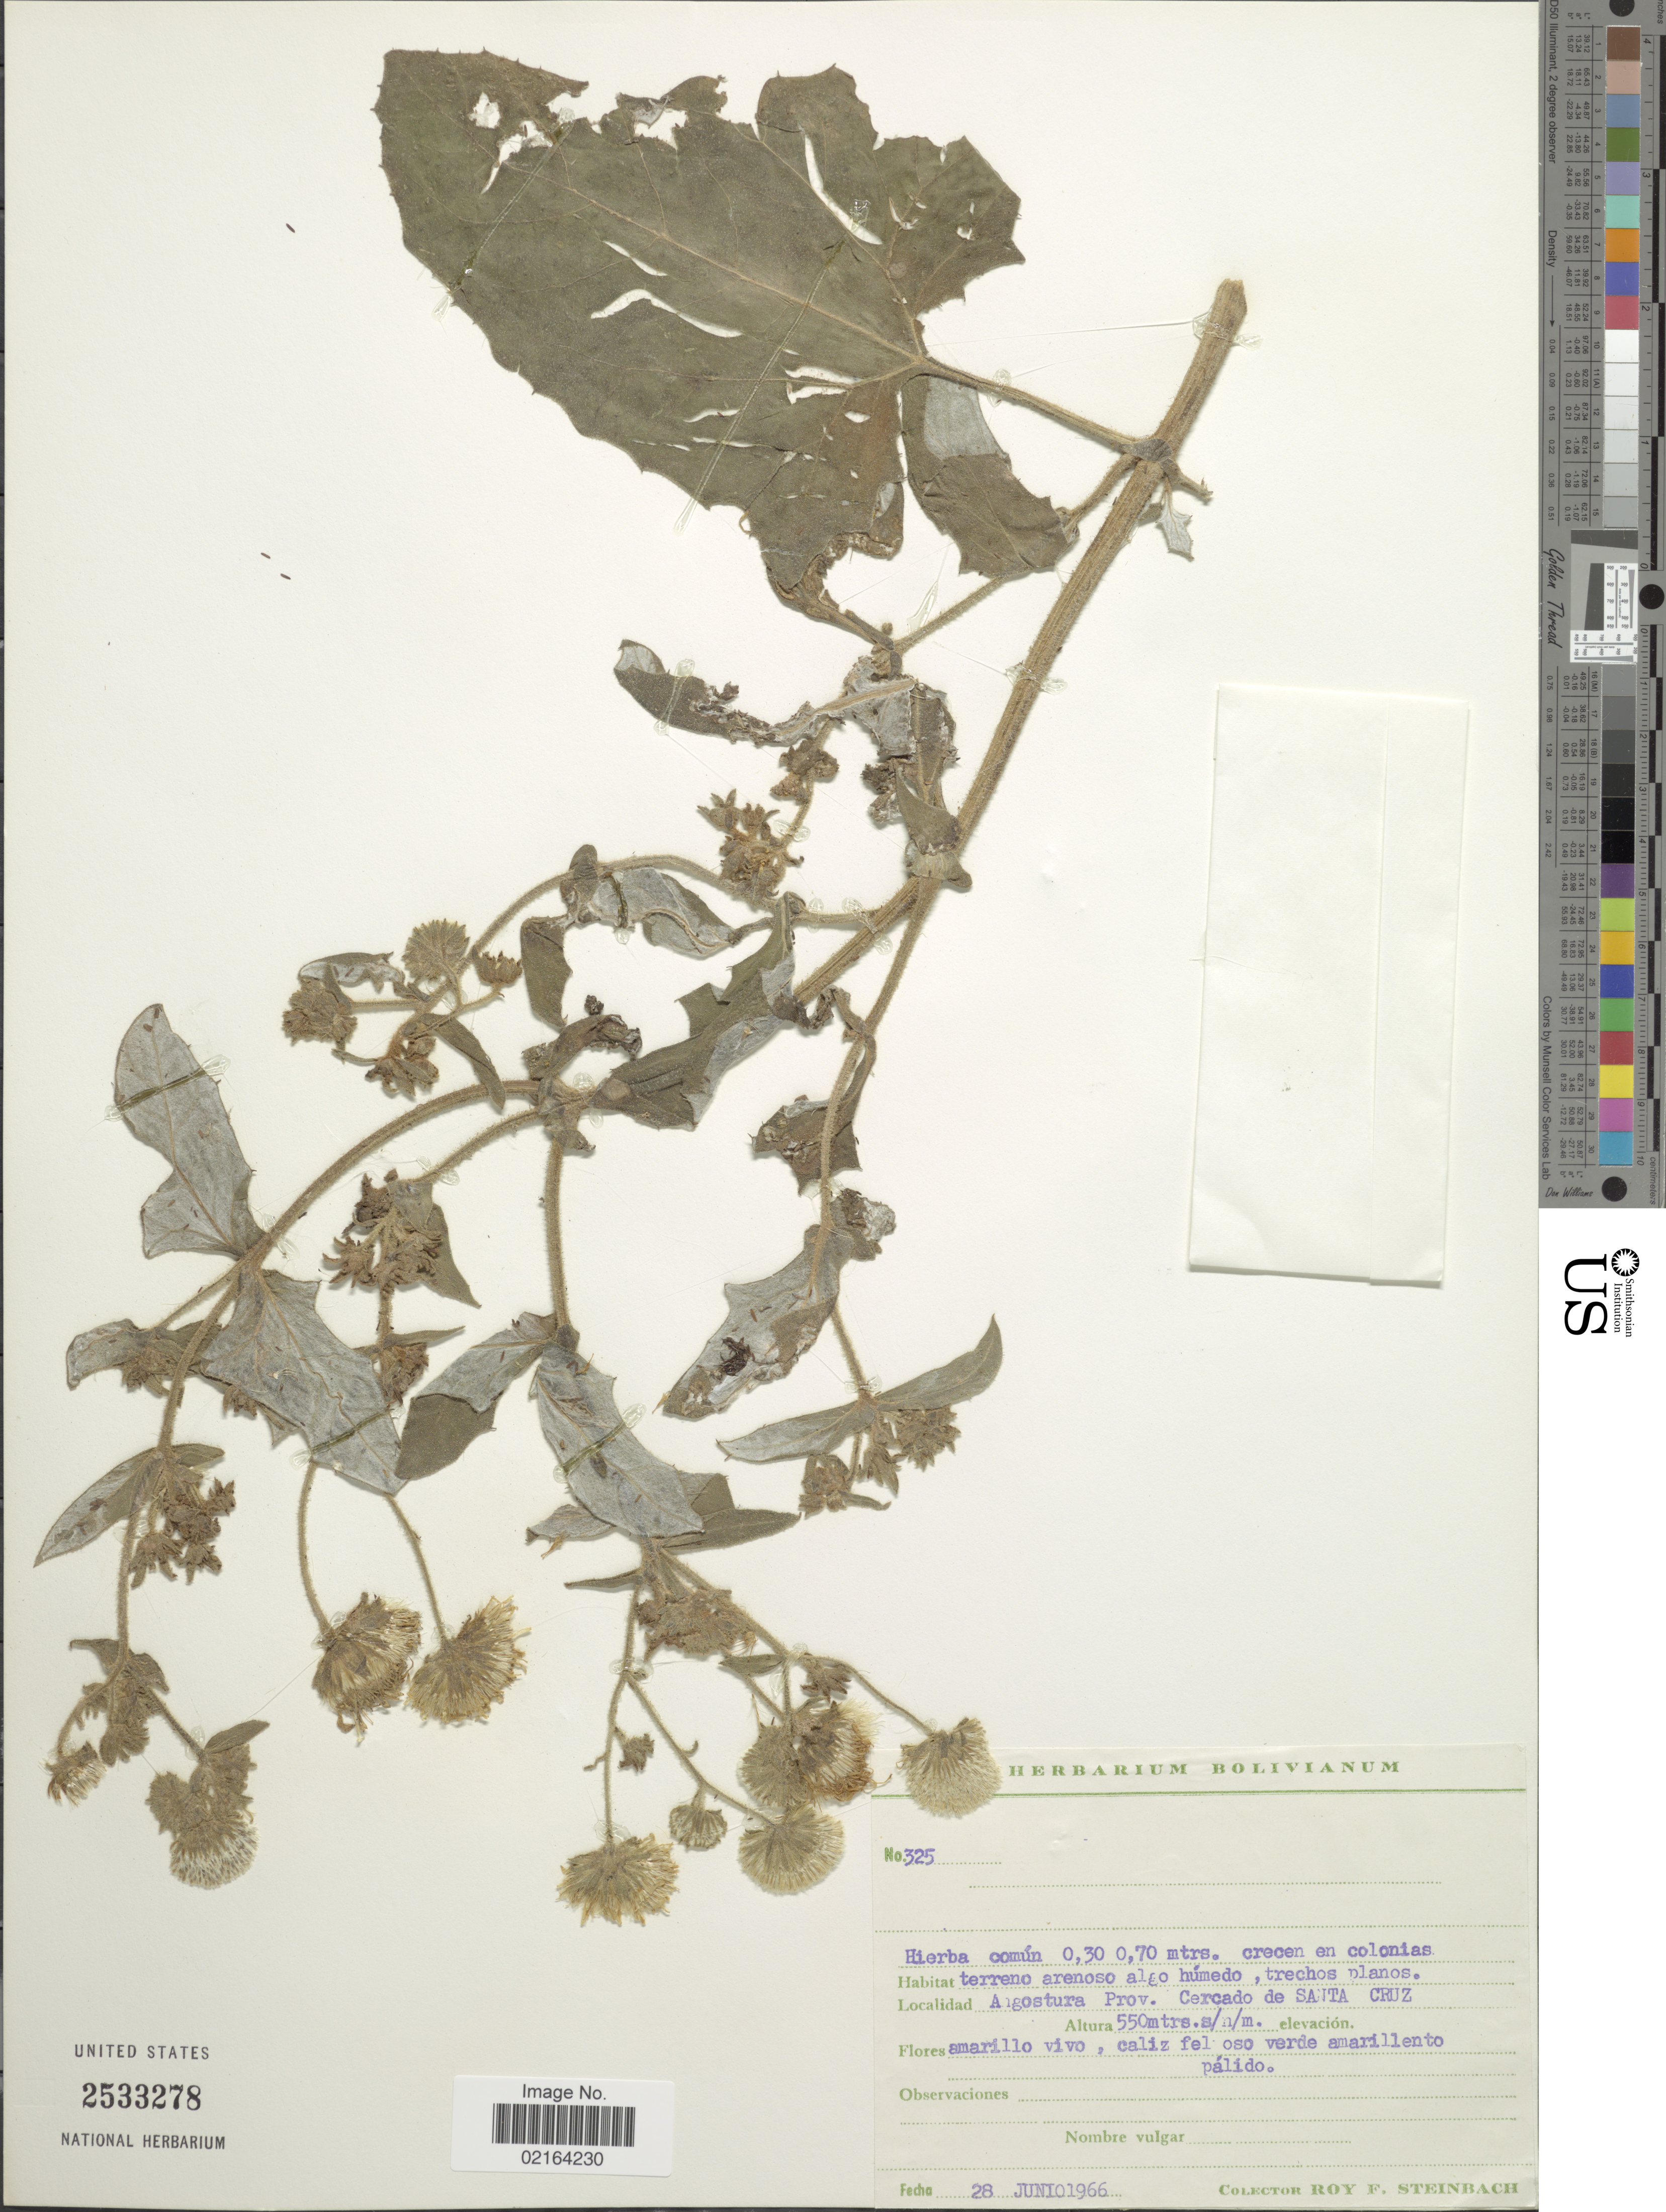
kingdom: Plantae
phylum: Tracheophyta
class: Magnoliopsida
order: Asterales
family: Asteraceae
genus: Microliabum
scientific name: Microliabum polymnioides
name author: (R.E. Fr.) H. Rob.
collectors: R. F. Steinbach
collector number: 325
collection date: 1966-06-28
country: Bolivia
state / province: Santa Cruz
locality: Angostura Prov. Cercado de Santa Cruz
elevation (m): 550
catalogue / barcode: US 2533278